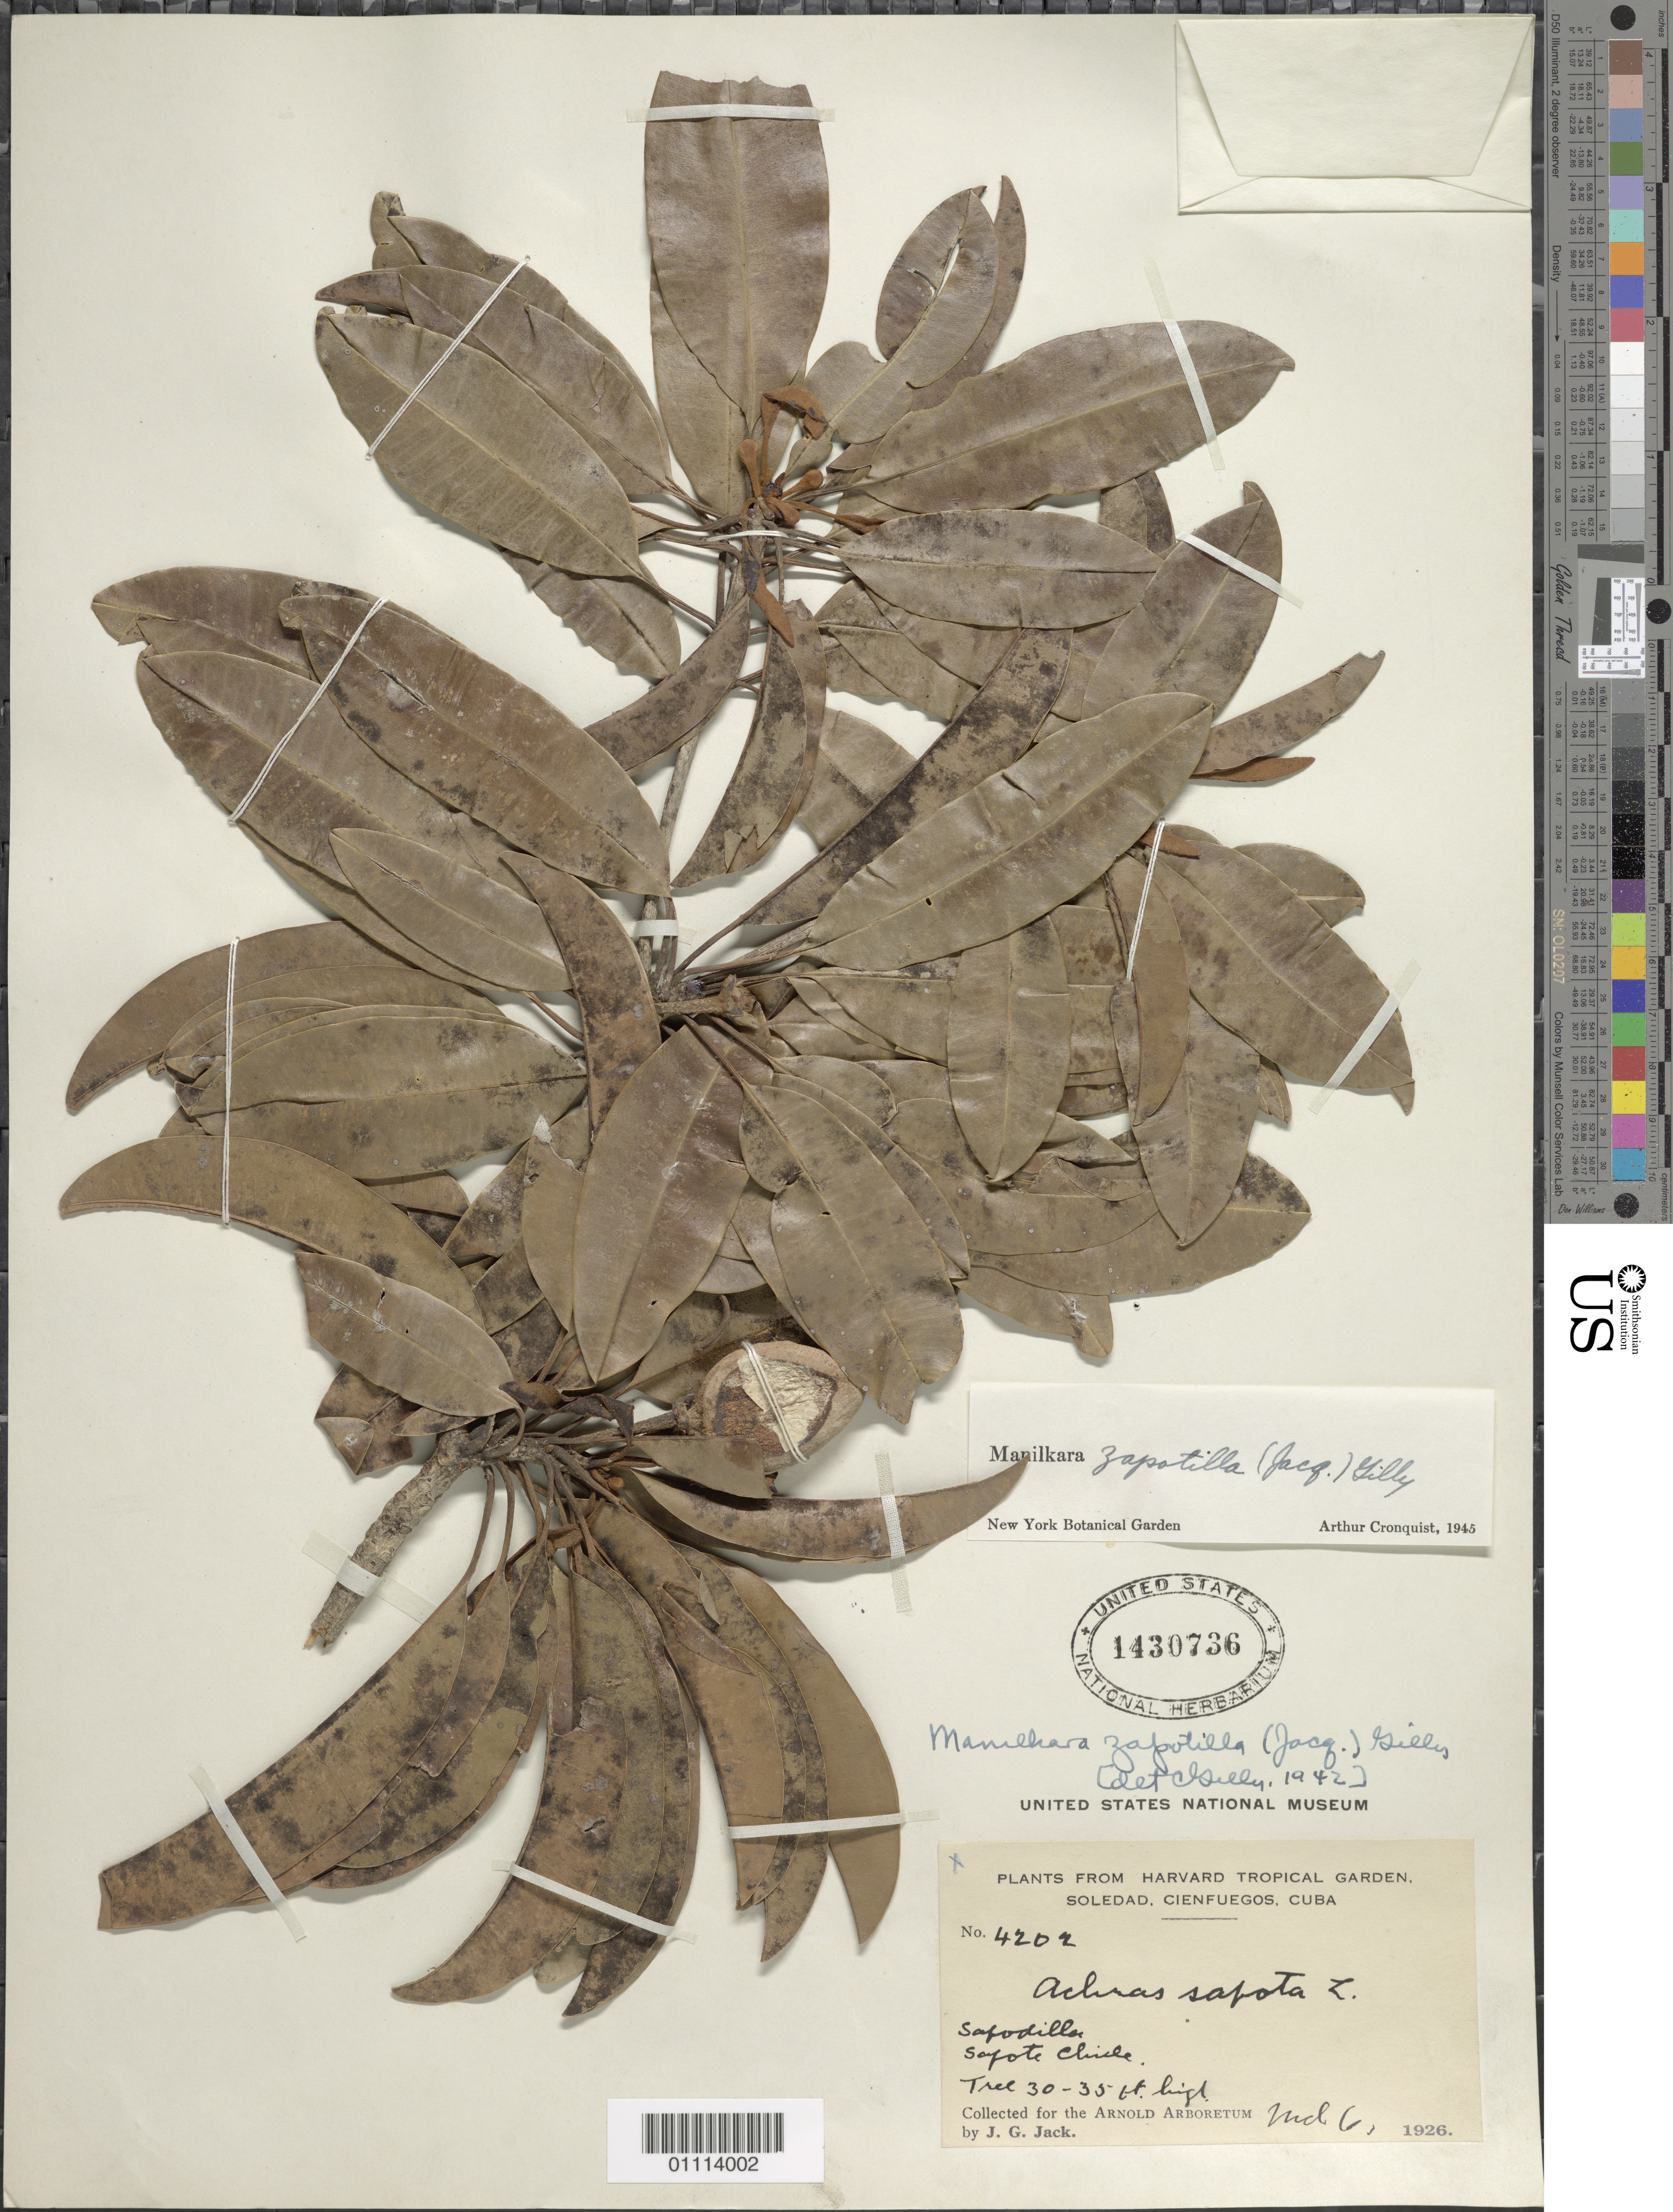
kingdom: Plantae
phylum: Tracheophyta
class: Magnoliopsida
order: Ericales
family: Sapotaceae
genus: Manilkara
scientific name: Manilkara zapotilla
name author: (Jacq.) Gilly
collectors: J. G. Jack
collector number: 4202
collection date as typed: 06 Mar 1926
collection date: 1926-03-06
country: Cuba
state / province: Cienfuegos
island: Cuba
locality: Soledad, Cienfuegos, Cuba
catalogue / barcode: US 1430736